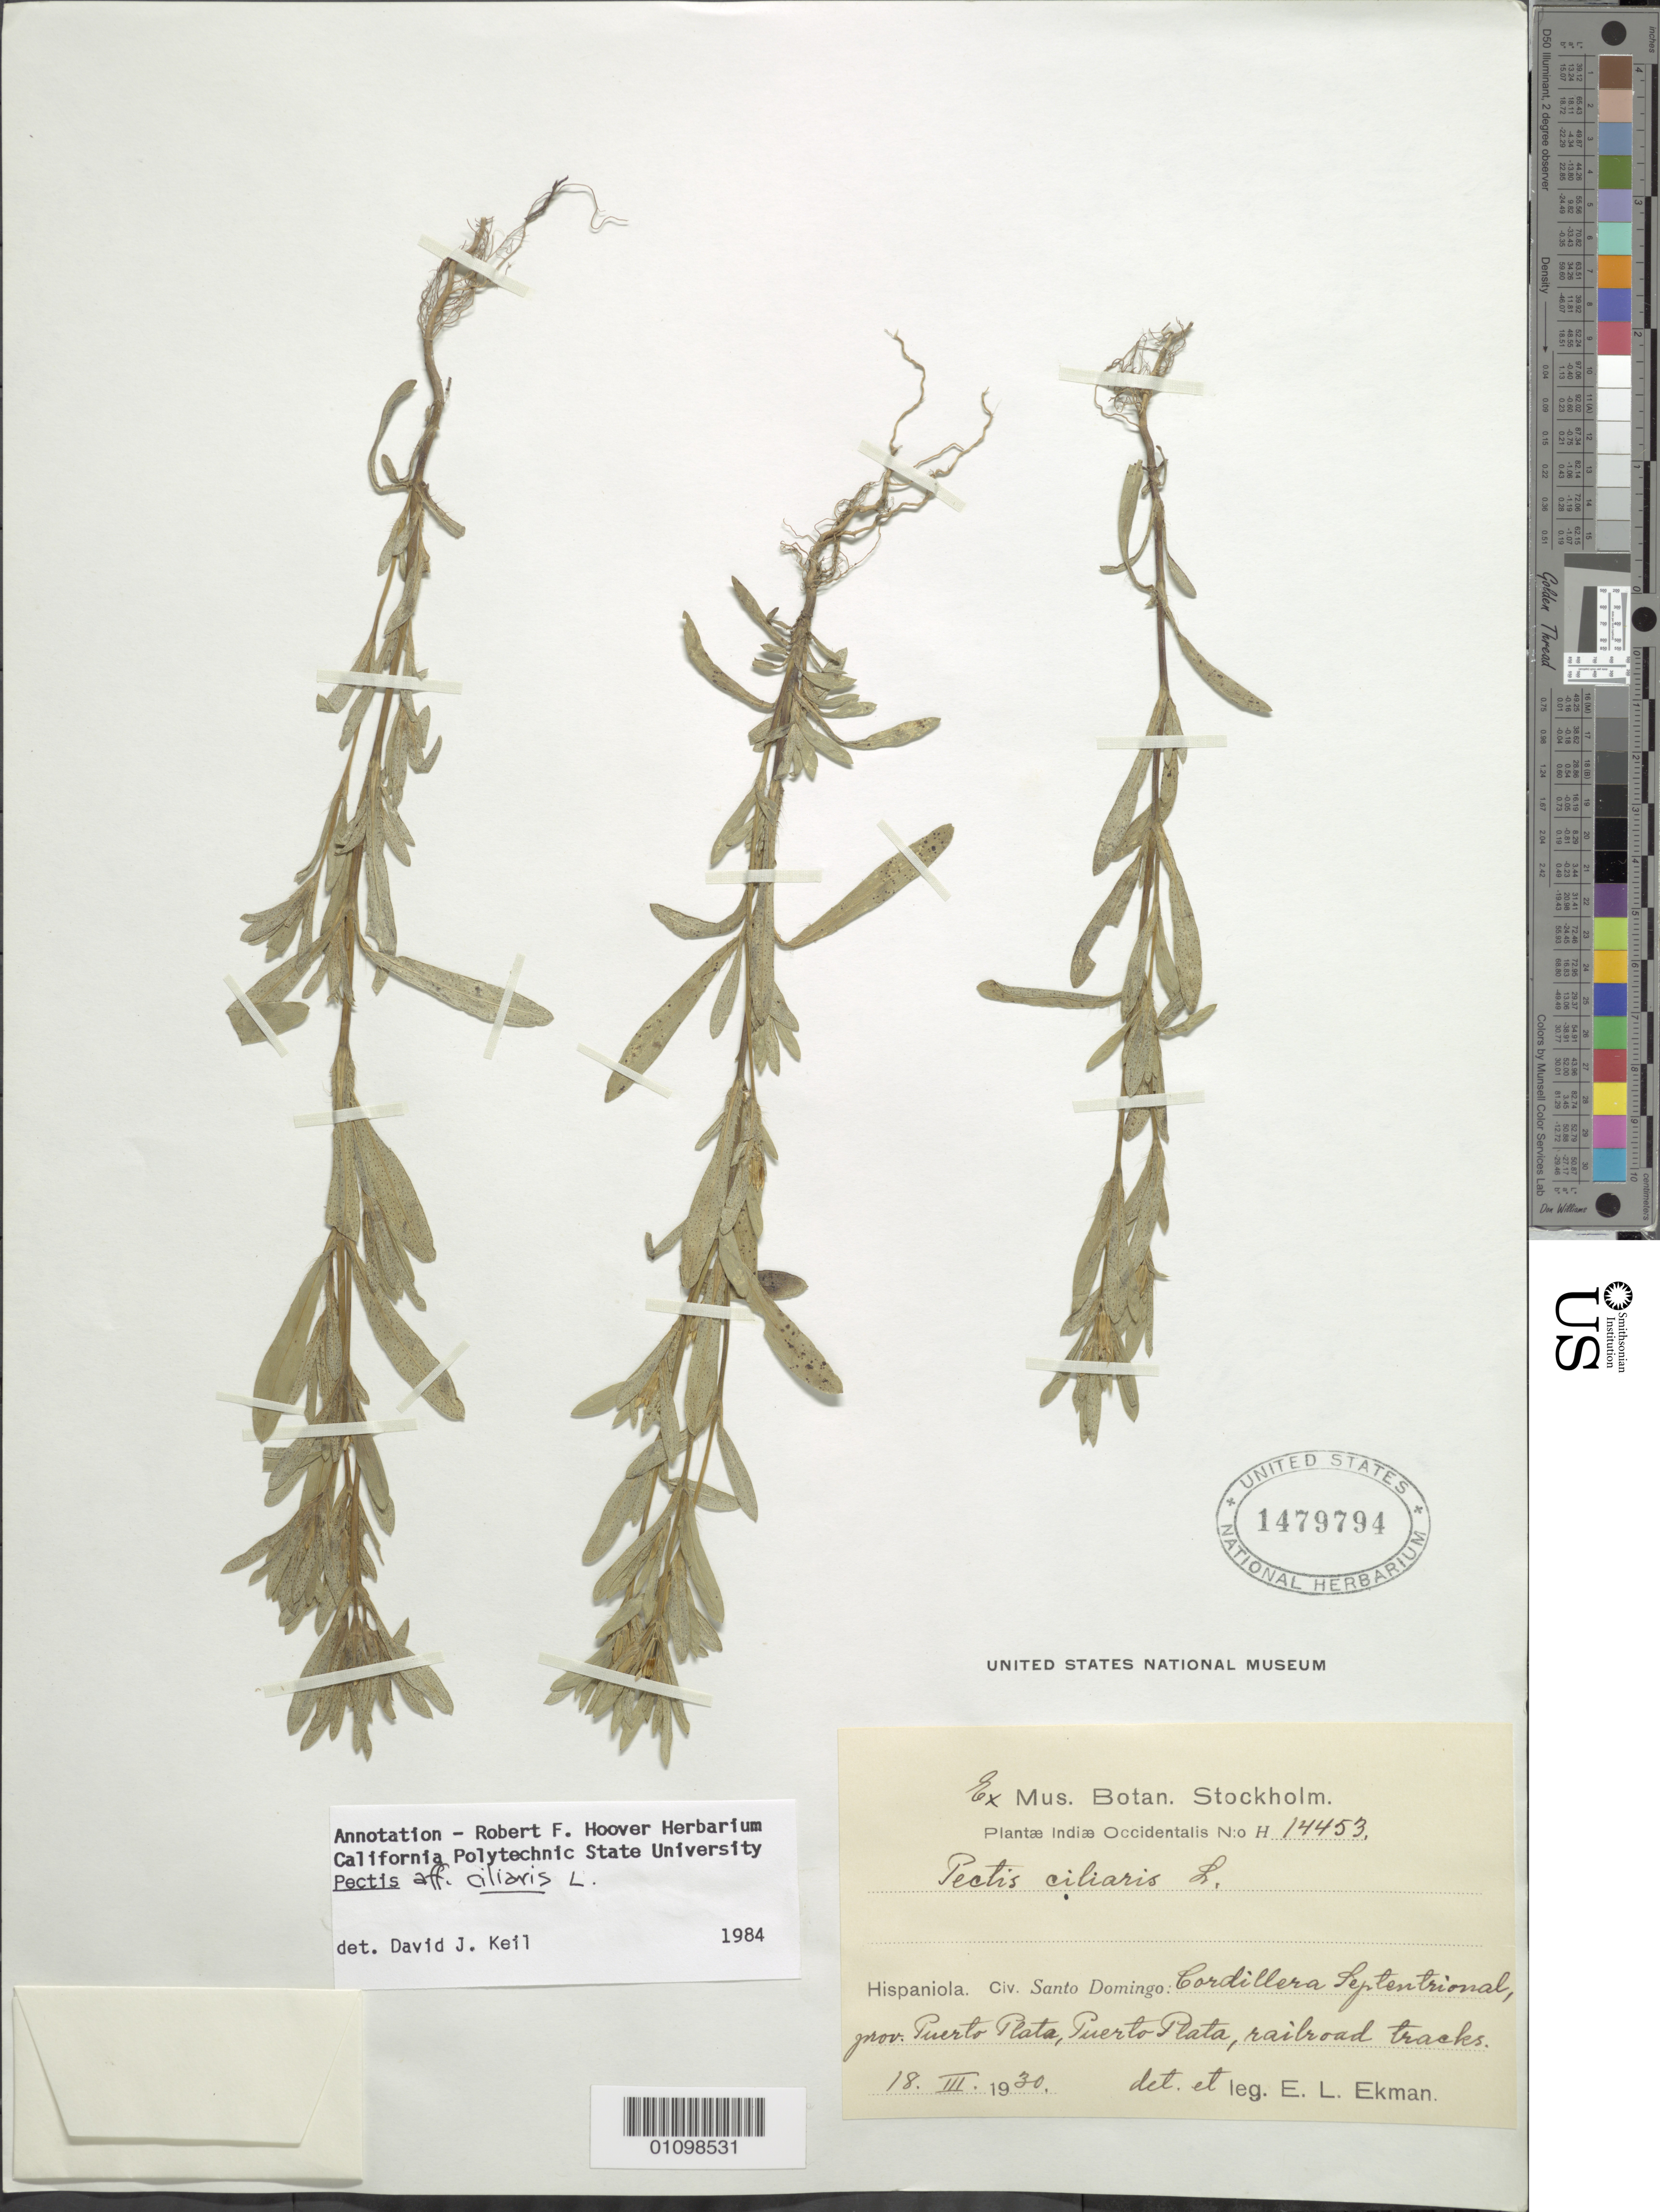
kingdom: Plantae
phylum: Tracheophyta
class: Magnoliopsida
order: Asterales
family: Asteraceae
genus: Pectis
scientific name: Pectis ciliaris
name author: L.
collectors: E. L. Ekman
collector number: H 14453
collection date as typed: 18 Mar 1930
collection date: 1930-03-18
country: Dominican Republic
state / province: Santo Domingo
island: Hispaniola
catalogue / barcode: US 1479794